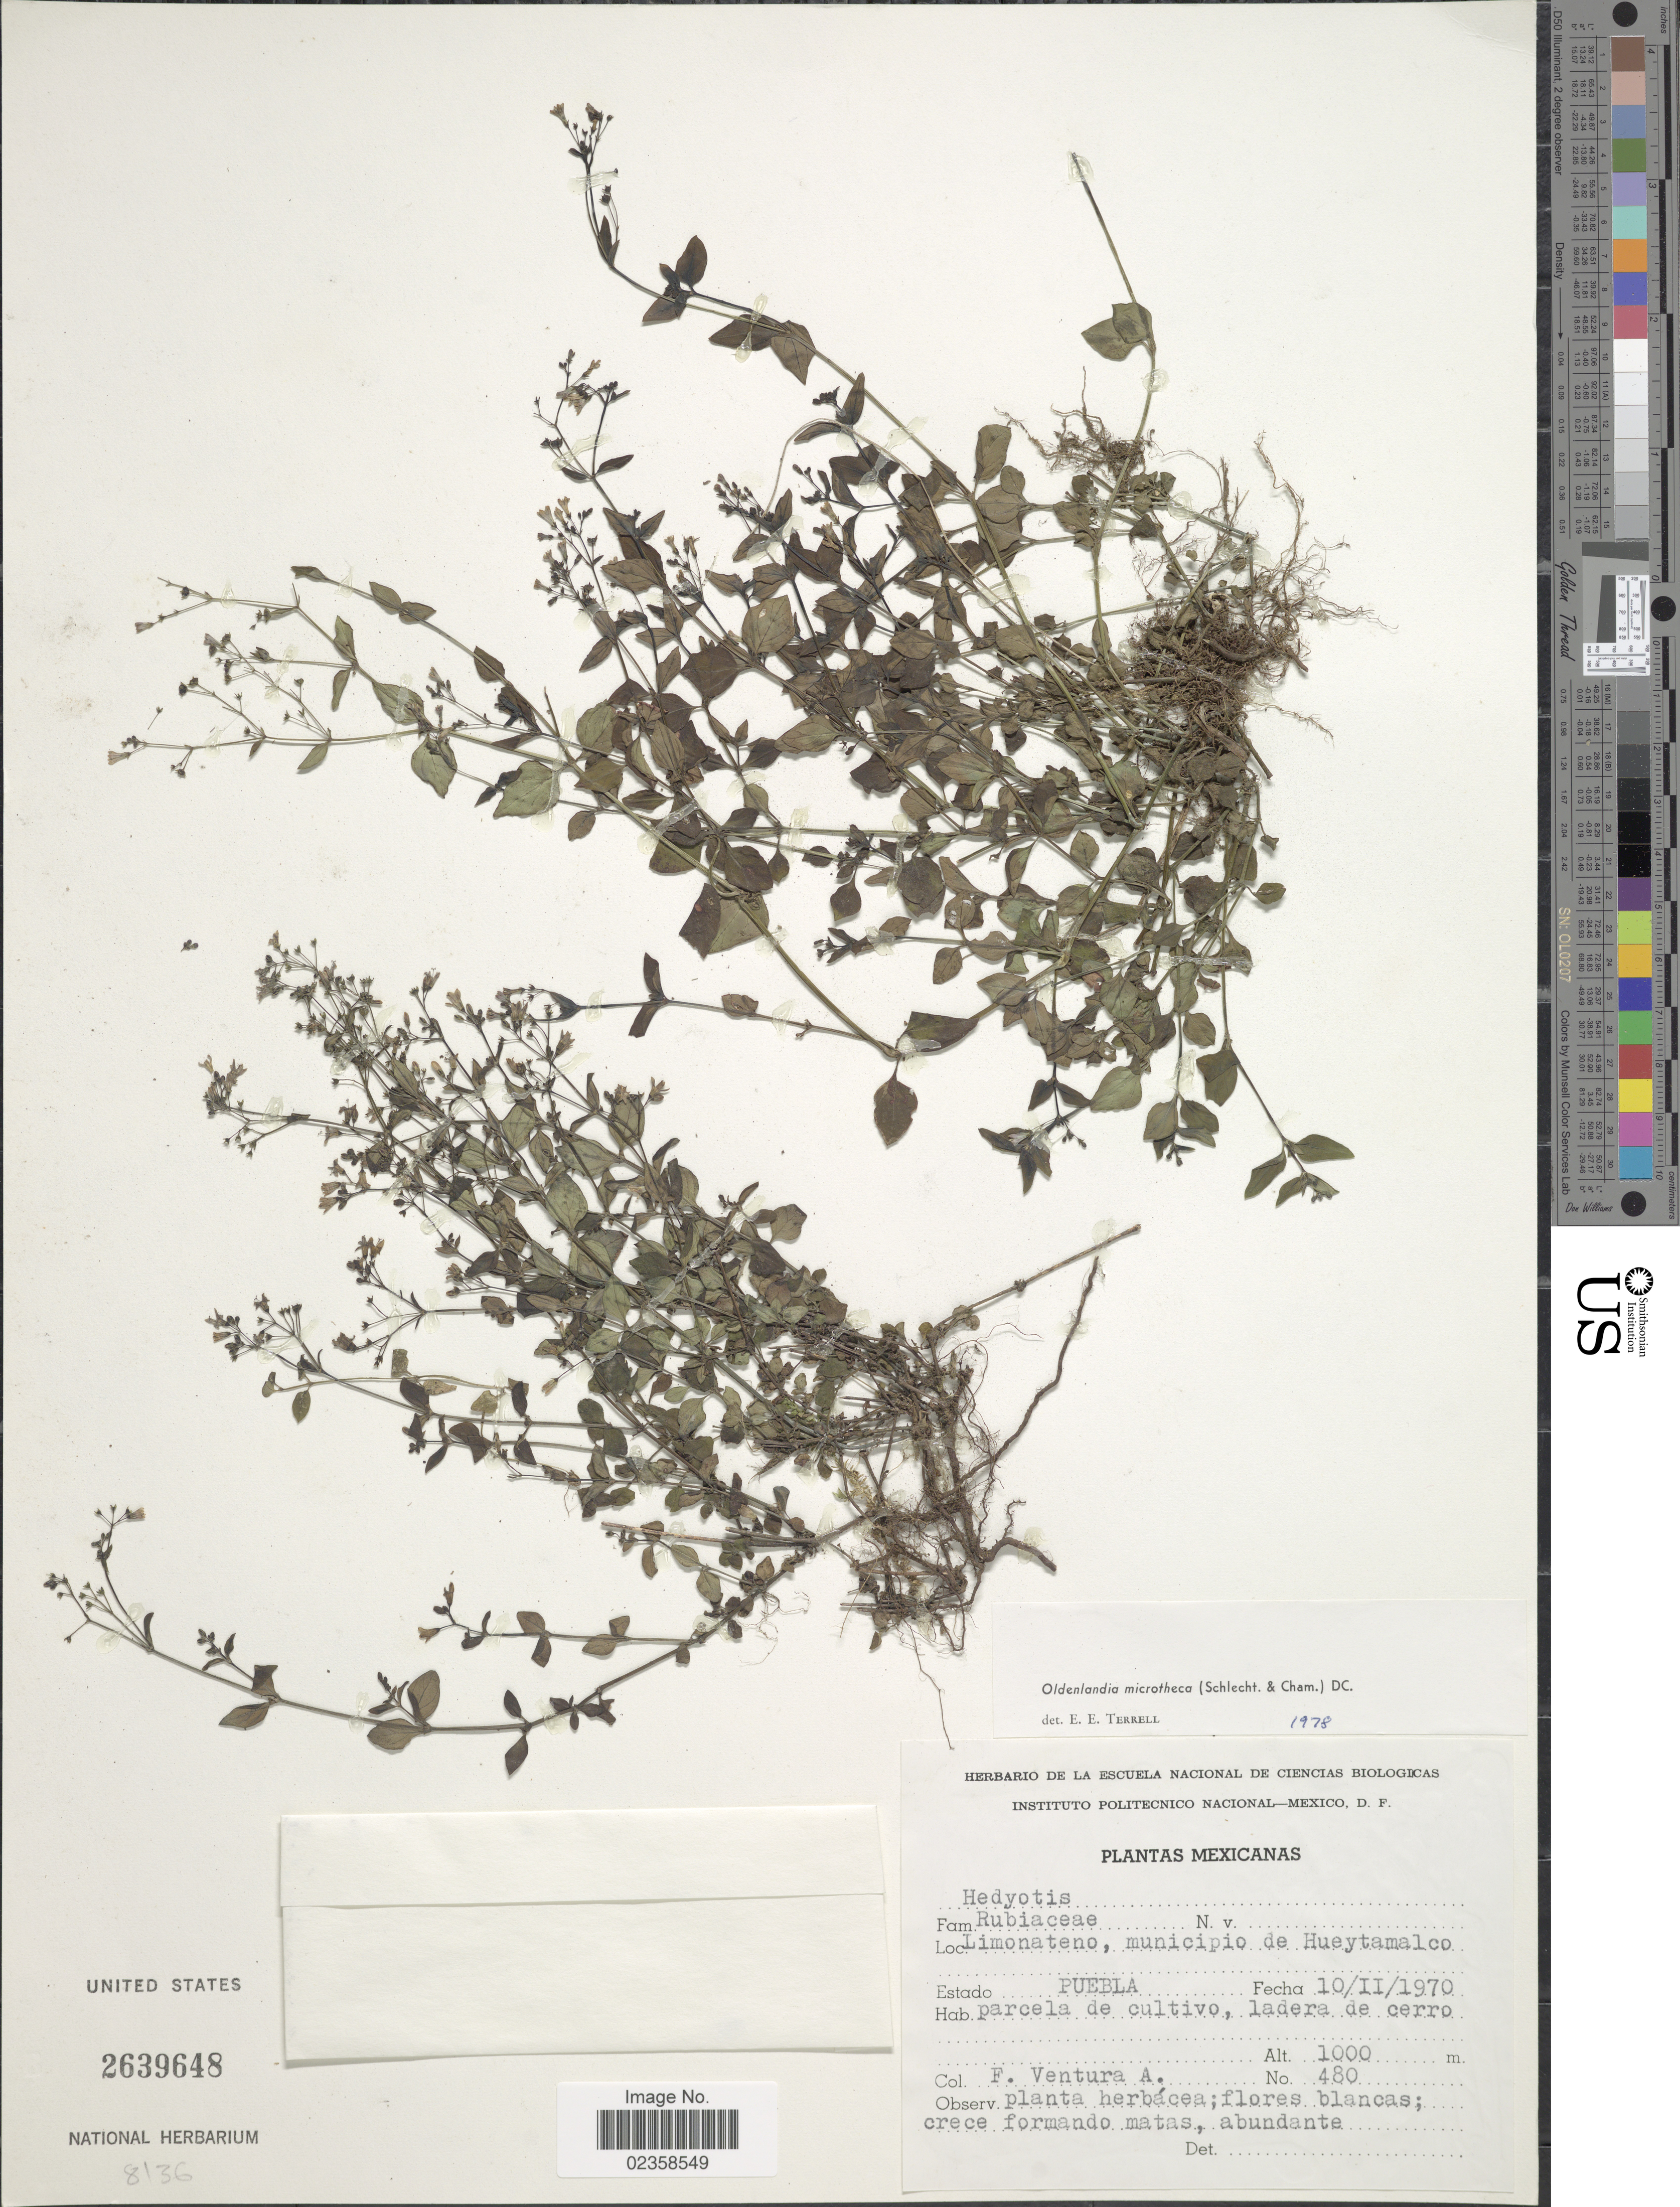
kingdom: Plantae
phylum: Tracheophyta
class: Magnoliopsida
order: Gentianales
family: Rubiaceae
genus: Oldenlandia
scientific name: Oldenlandia microtheca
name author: (Cham. & Schltdl.) DC.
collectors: F. Ventura A.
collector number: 480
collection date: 1970-02-10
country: Mexico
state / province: Puebla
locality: Limonateno, Municipio de Hueytamalco, Estado Puebla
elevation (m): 1000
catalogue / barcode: US 2639648